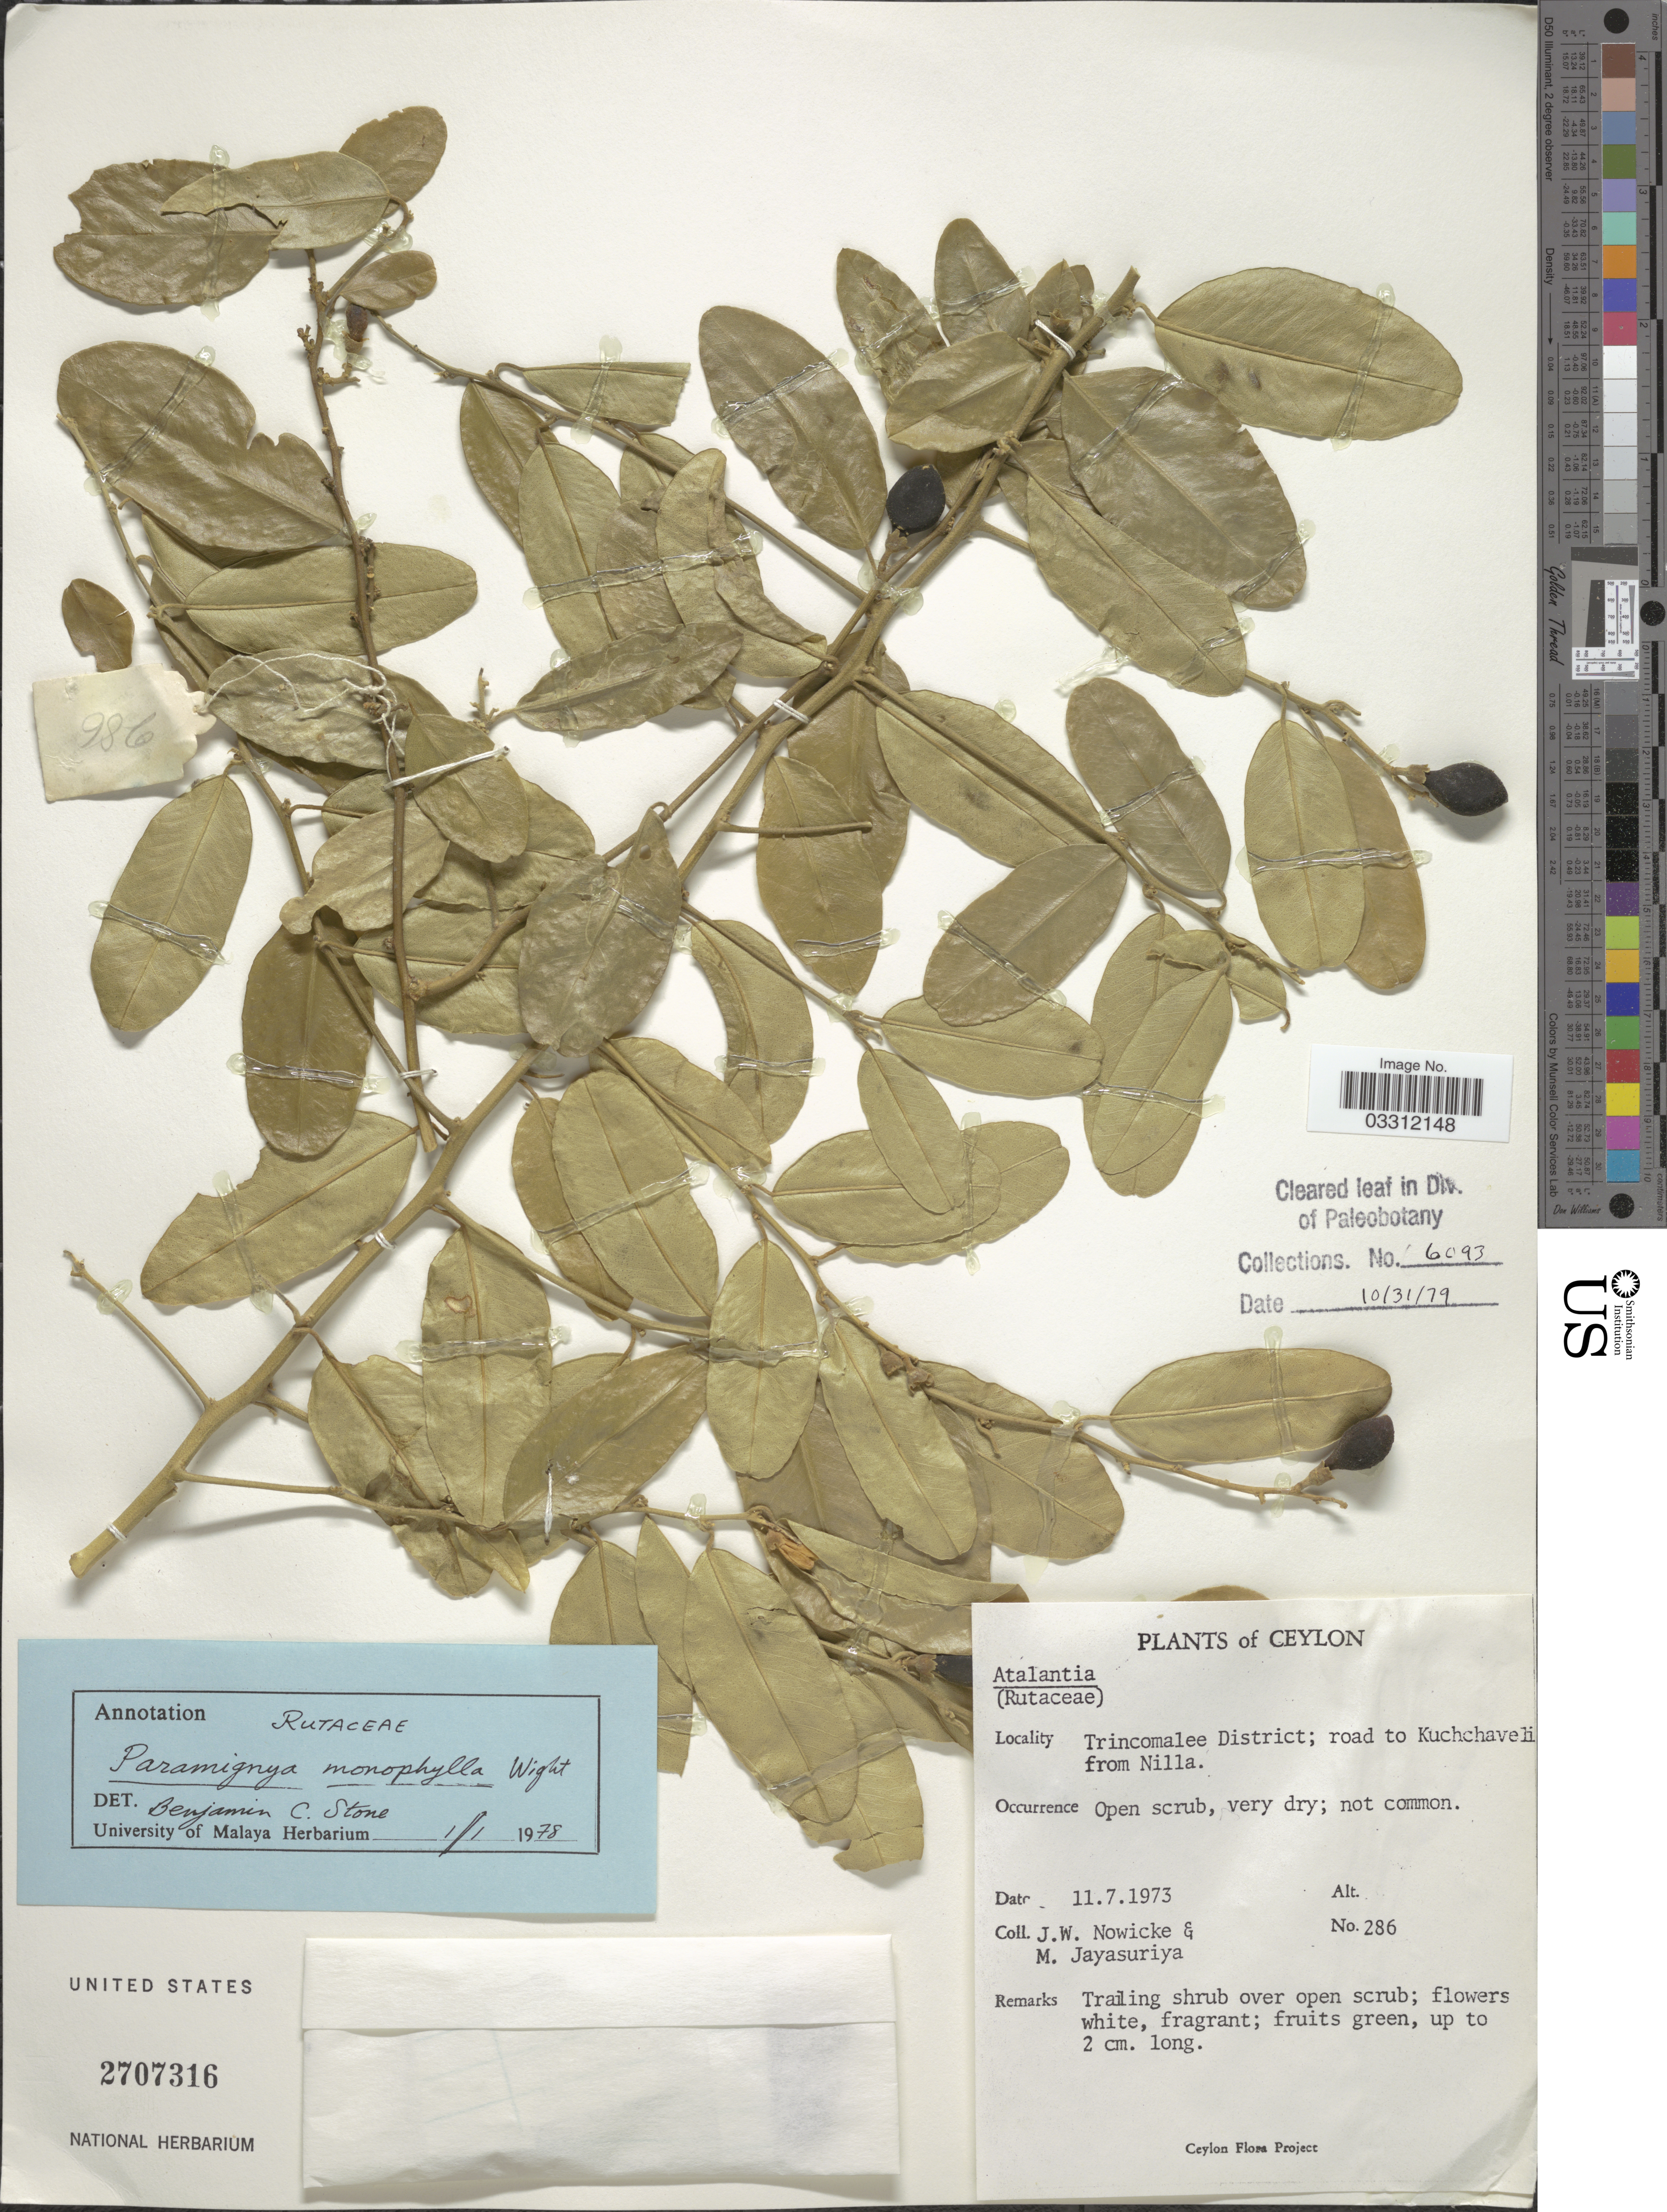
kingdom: Plantae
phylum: Tracheophyta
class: Magnoliopsida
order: Sapindales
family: Rutaceae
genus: Paramignya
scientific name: Paramignya monophylla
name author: Wight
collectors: J. W. Nowicke & M. Jayasuriya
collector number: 286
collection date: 1973-07-11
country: Sri Lanka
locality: Ceylon, Trincomalee District; road to Kuchchaveli from Nilla.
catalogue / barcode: US 2707316